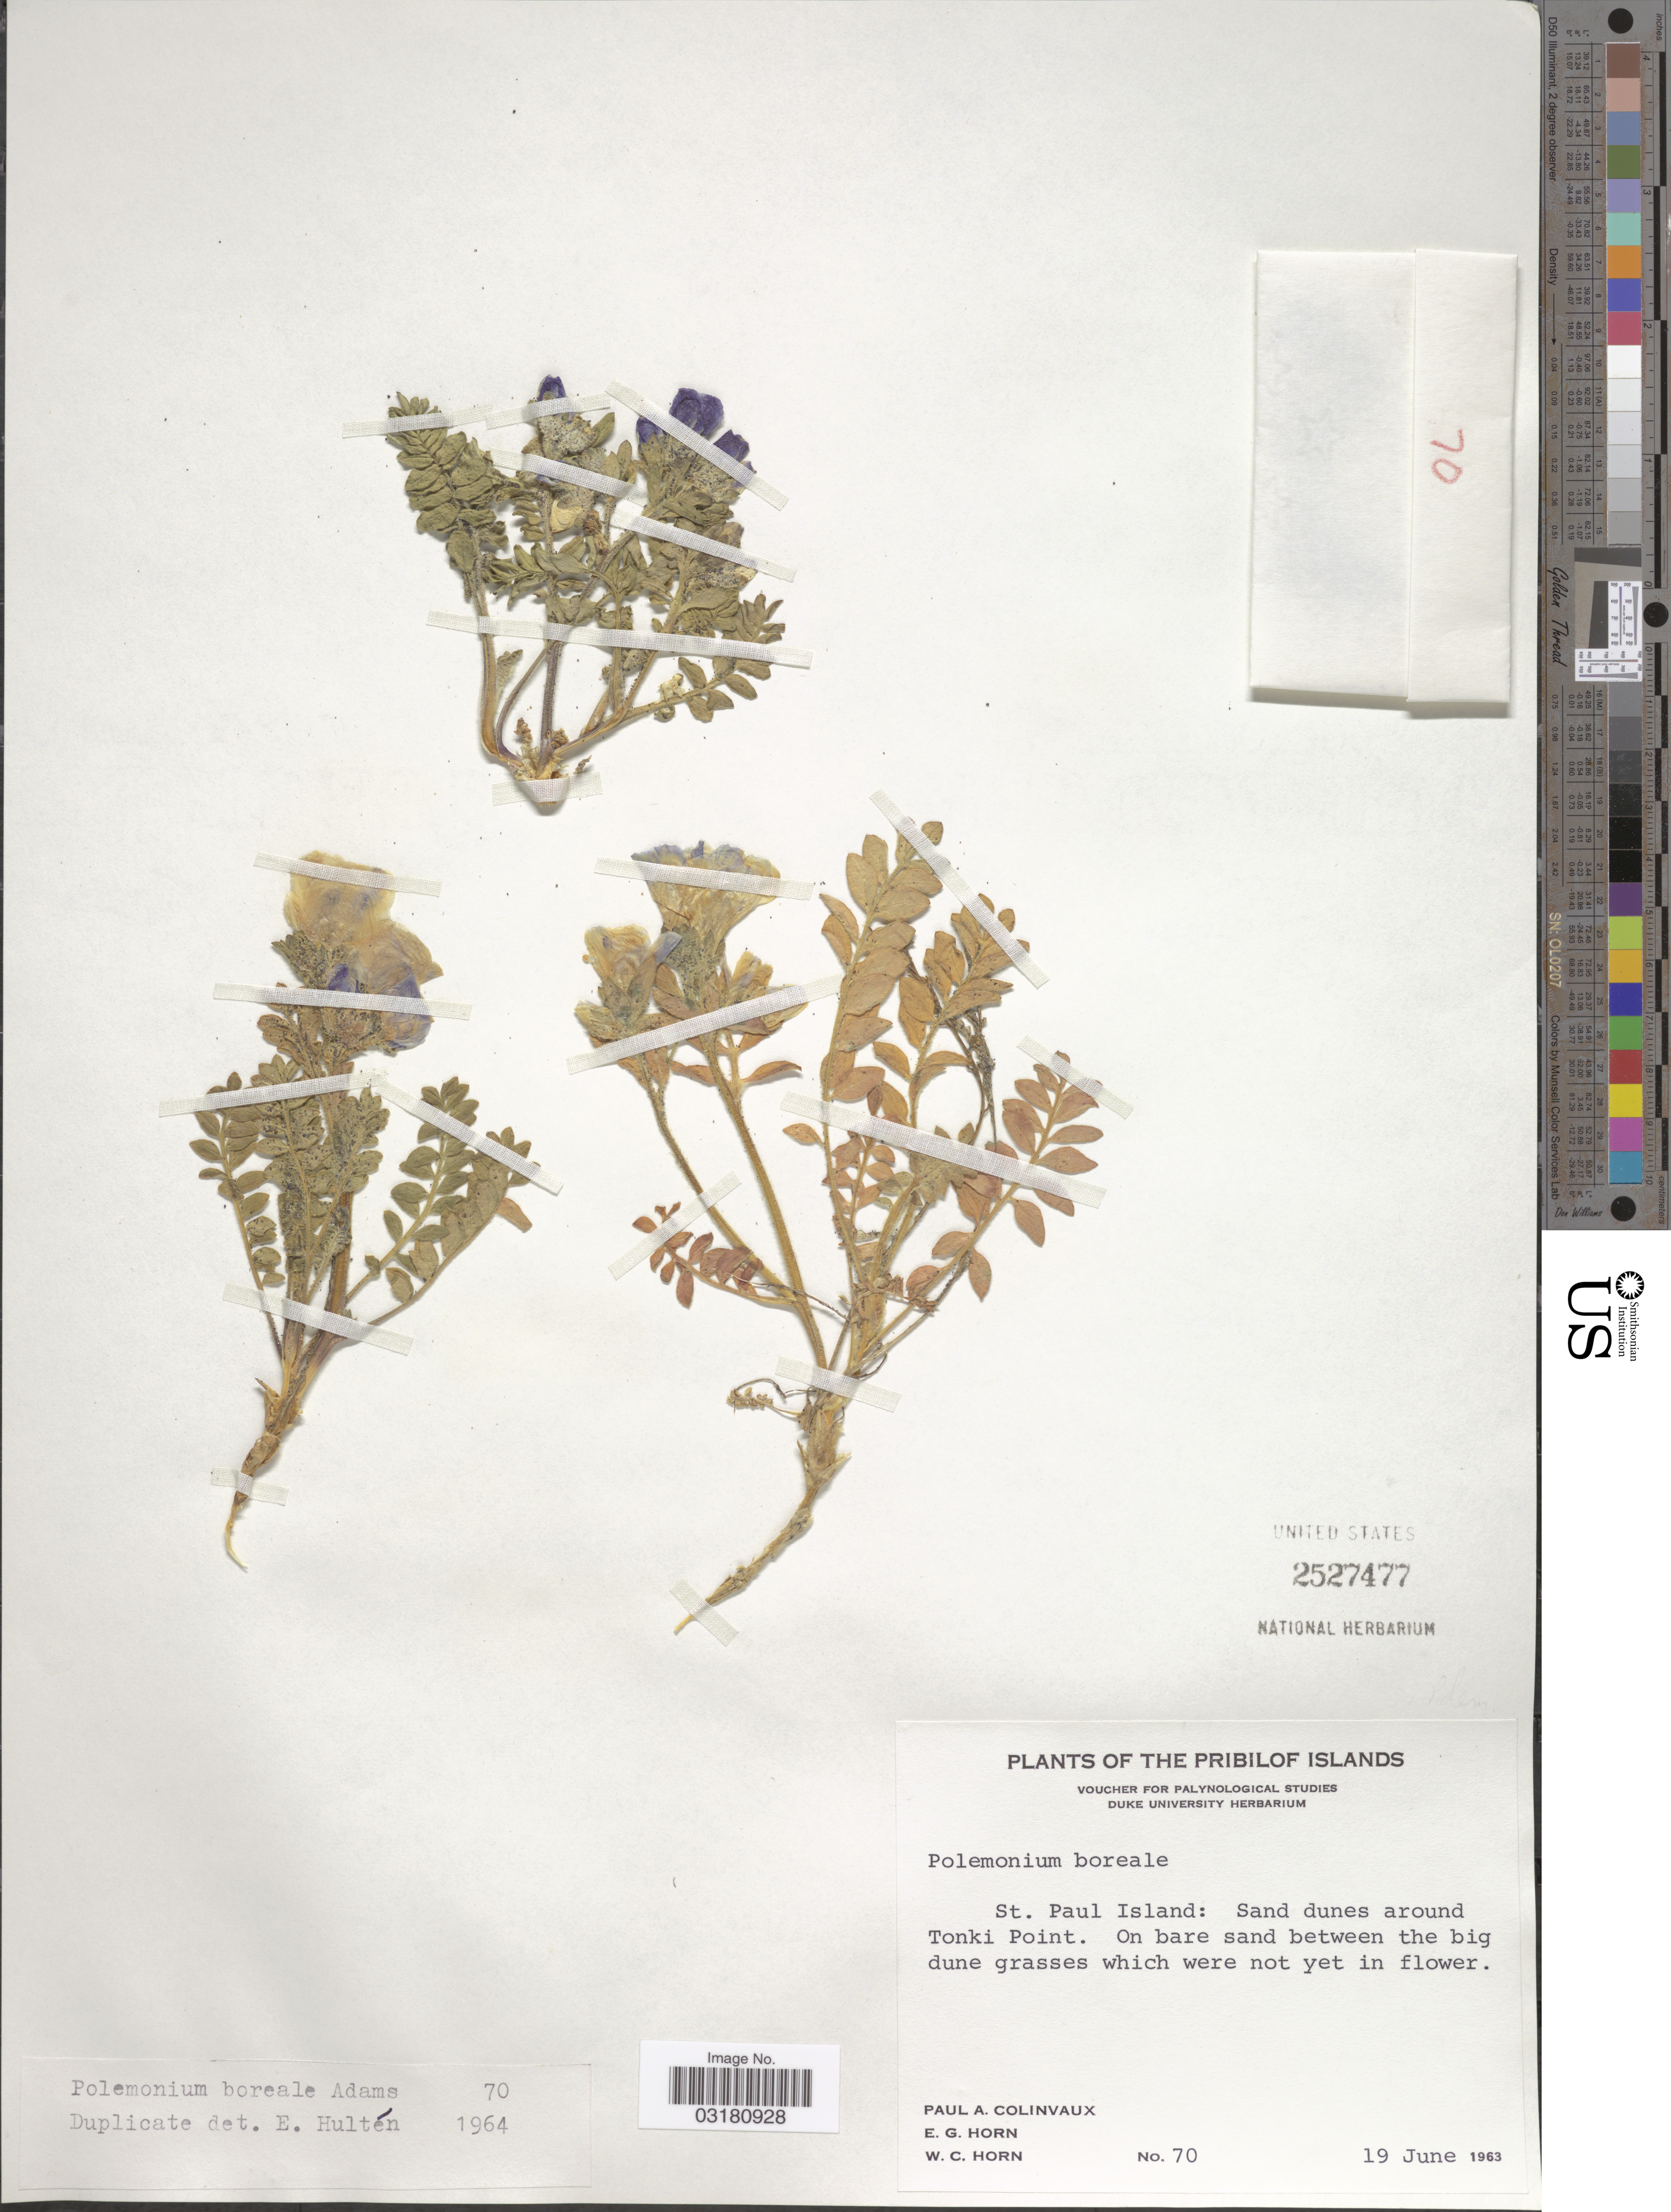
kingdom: Plantae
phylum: Tracheophyta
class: Magnoliopsida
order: Ericales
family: Polemoniaceae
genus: Polemonium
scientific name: Polemonium boreale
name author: Adams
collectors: P. Colinvaux, E. Horn & W. Horn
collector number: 70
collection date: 1963-06-19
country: United States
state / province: Alaska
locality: The Pribilof Islands. St. Paul Island: Sand dunes around Tonki Point.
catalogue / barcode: US 2527477